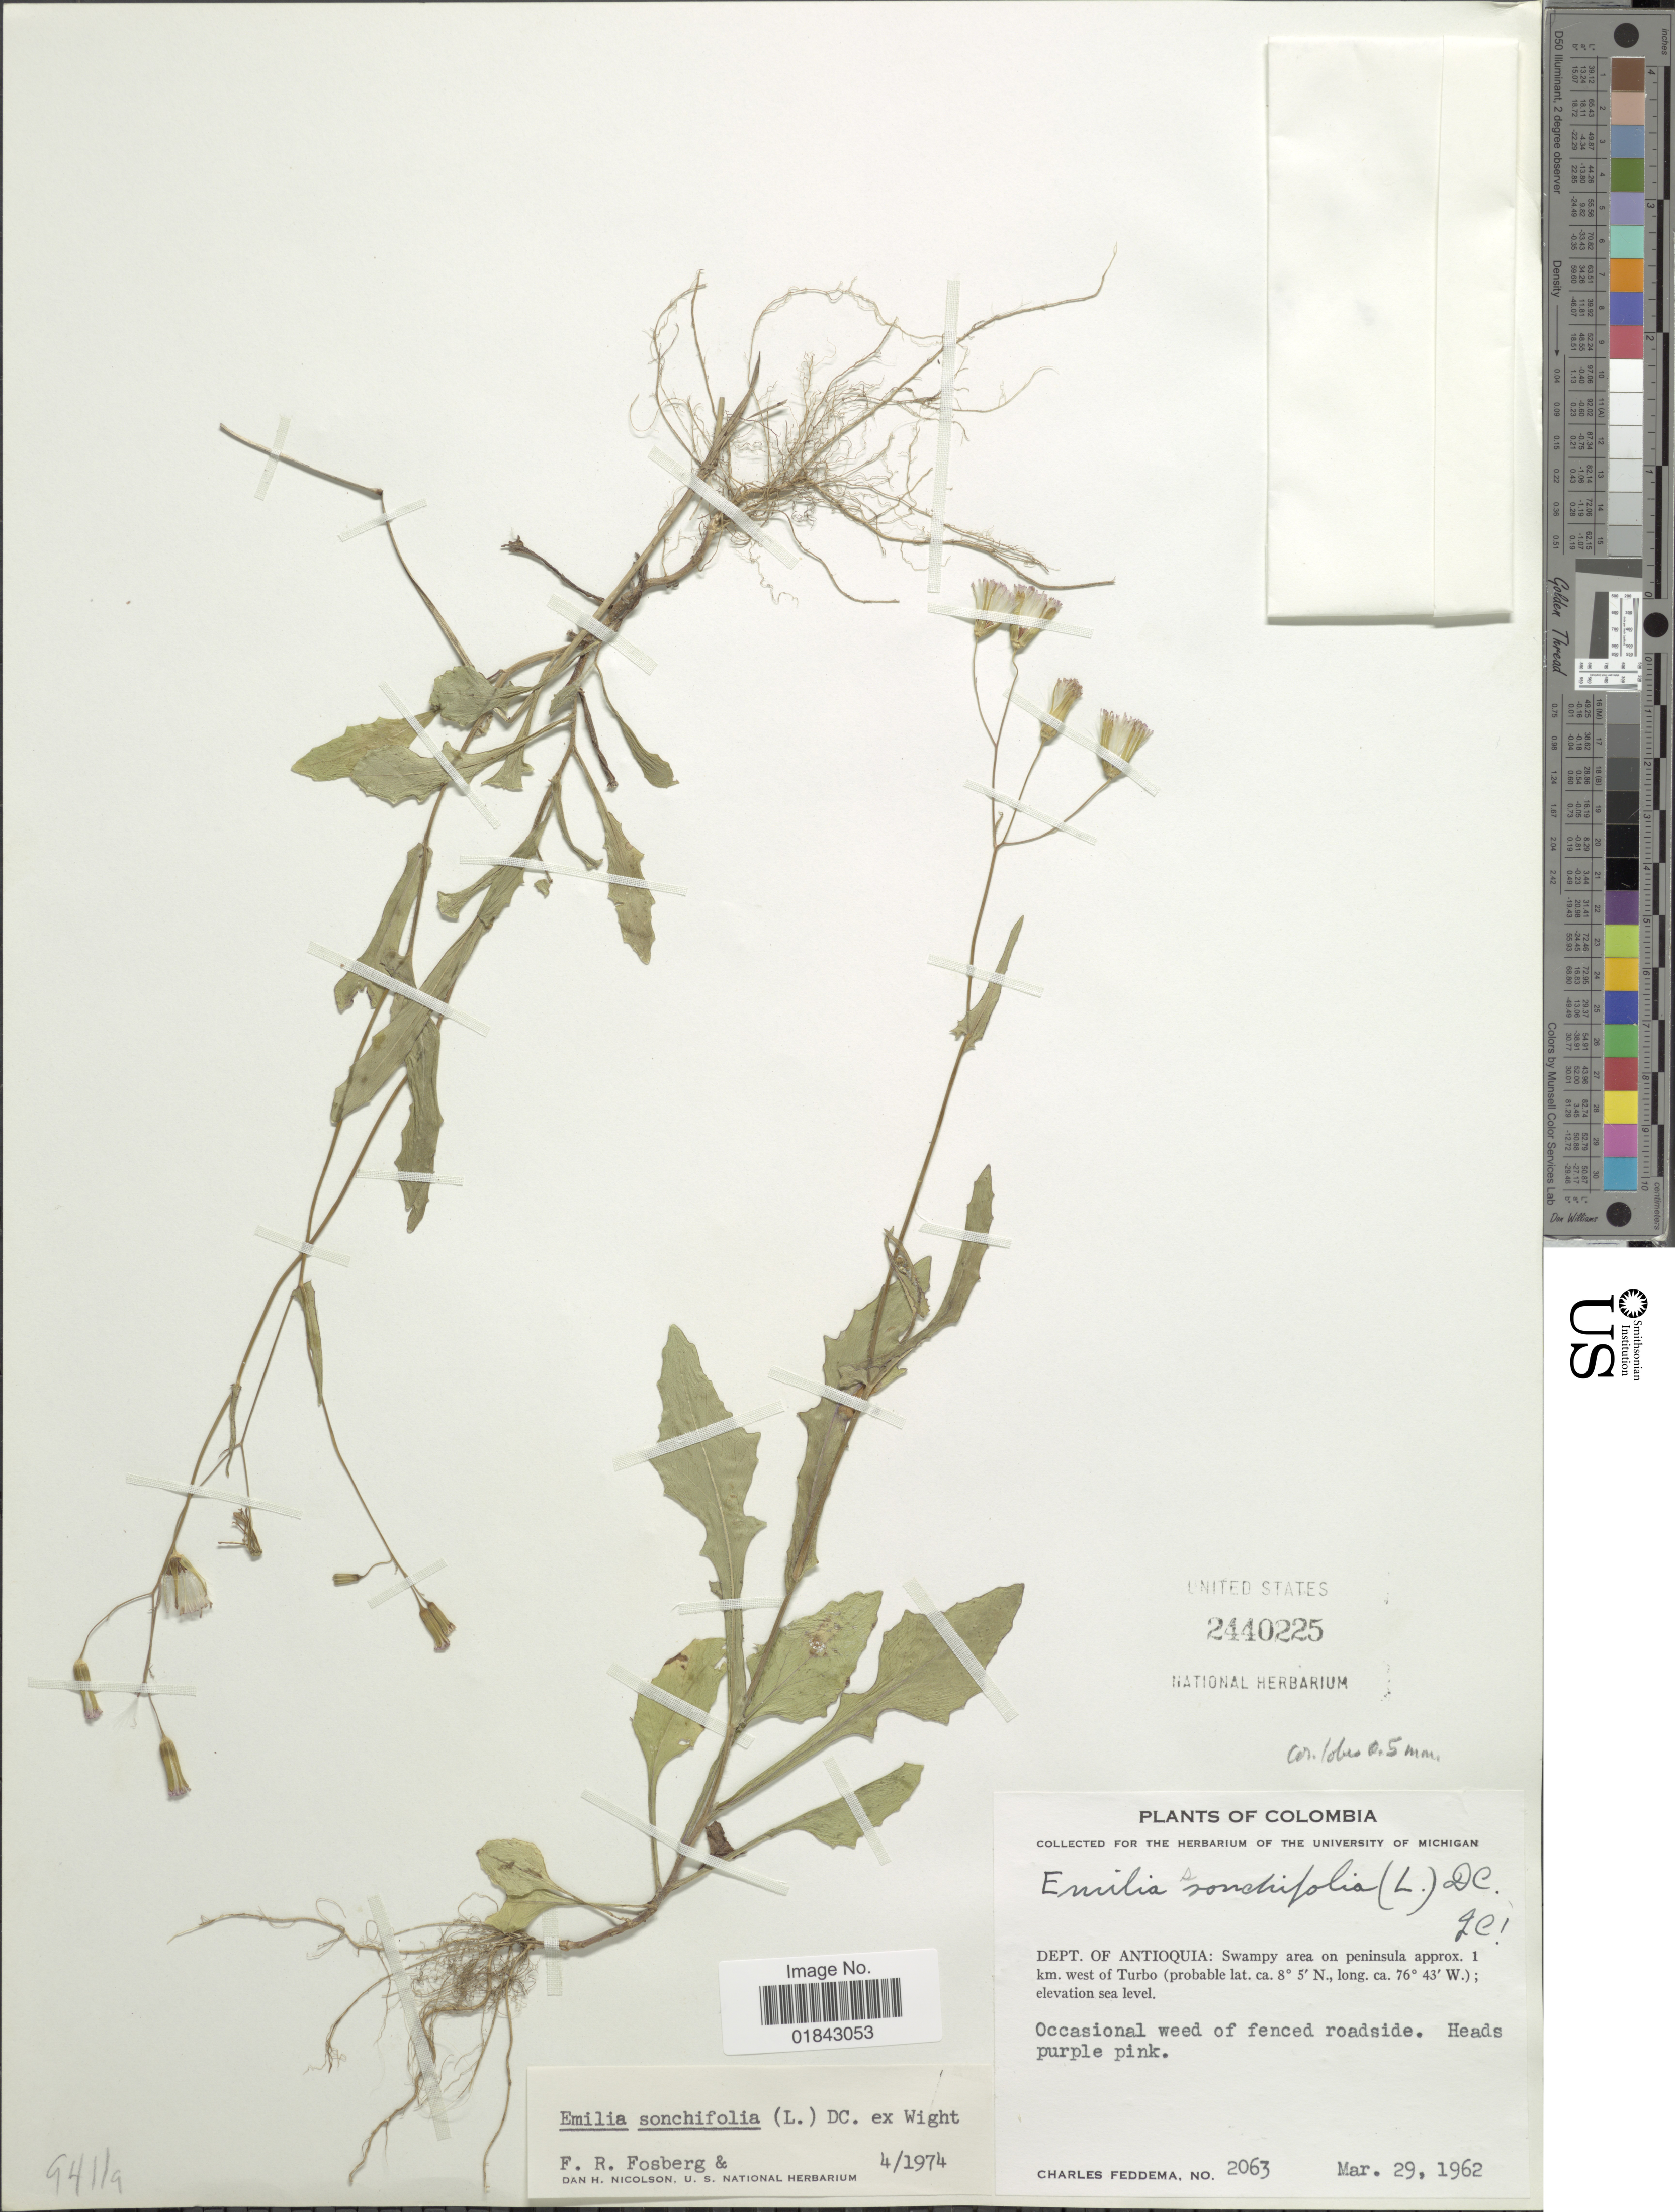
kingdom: Plantae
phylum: Tracheophyta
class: Magnoliopsida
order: Asterales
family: Asteraceae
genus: Emilia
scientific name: Emilia sonchifolia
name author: (L.) DC.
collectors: C. Feddema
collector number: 2063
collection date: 1962-03-29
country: Colombia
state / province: Antioquia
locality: Swampy area on peninsula approx. 1 km. west of Turbo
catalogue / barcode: US 2440225